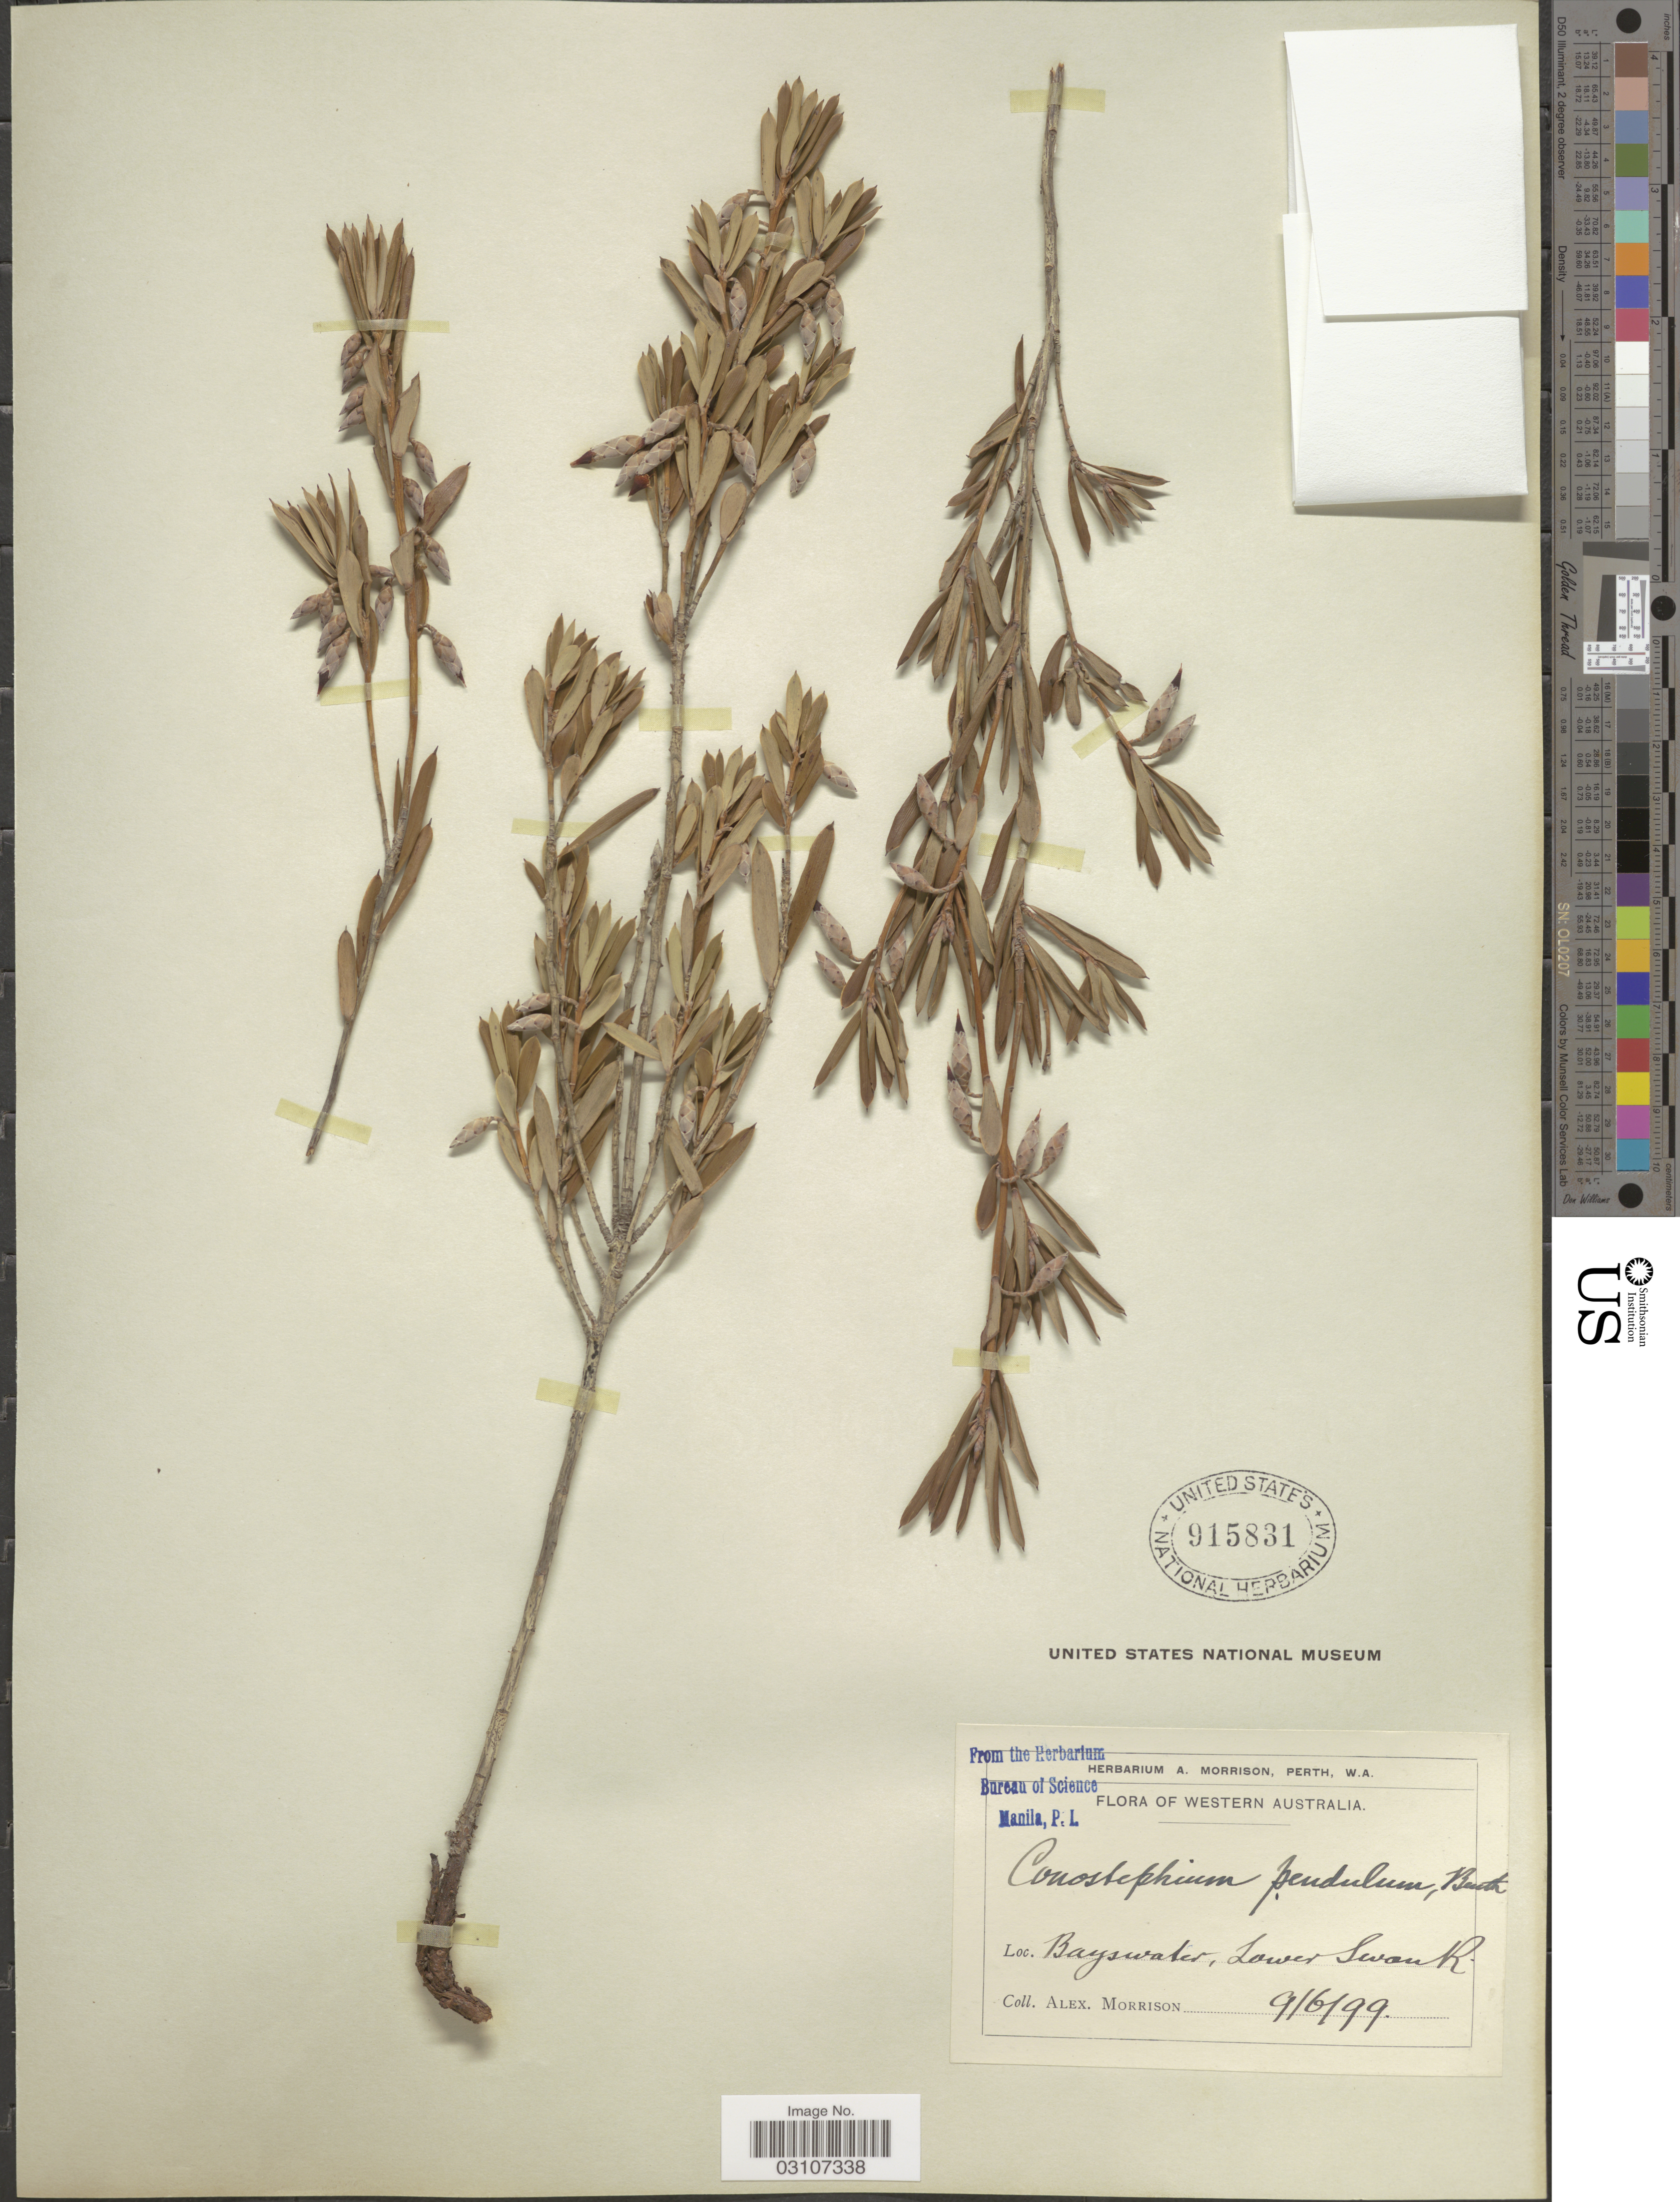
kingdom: Plantae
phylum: Tracheophyta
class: Magnoliopsida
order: Ericales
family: Ericaceae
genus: Conostephium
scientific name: Conostephium pendulum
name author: Deless.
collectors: A. Morrison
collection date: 1899-06-09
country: Australia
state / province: Western Australia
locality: Bayswater, Lower Swan R.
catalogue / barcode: US 915831